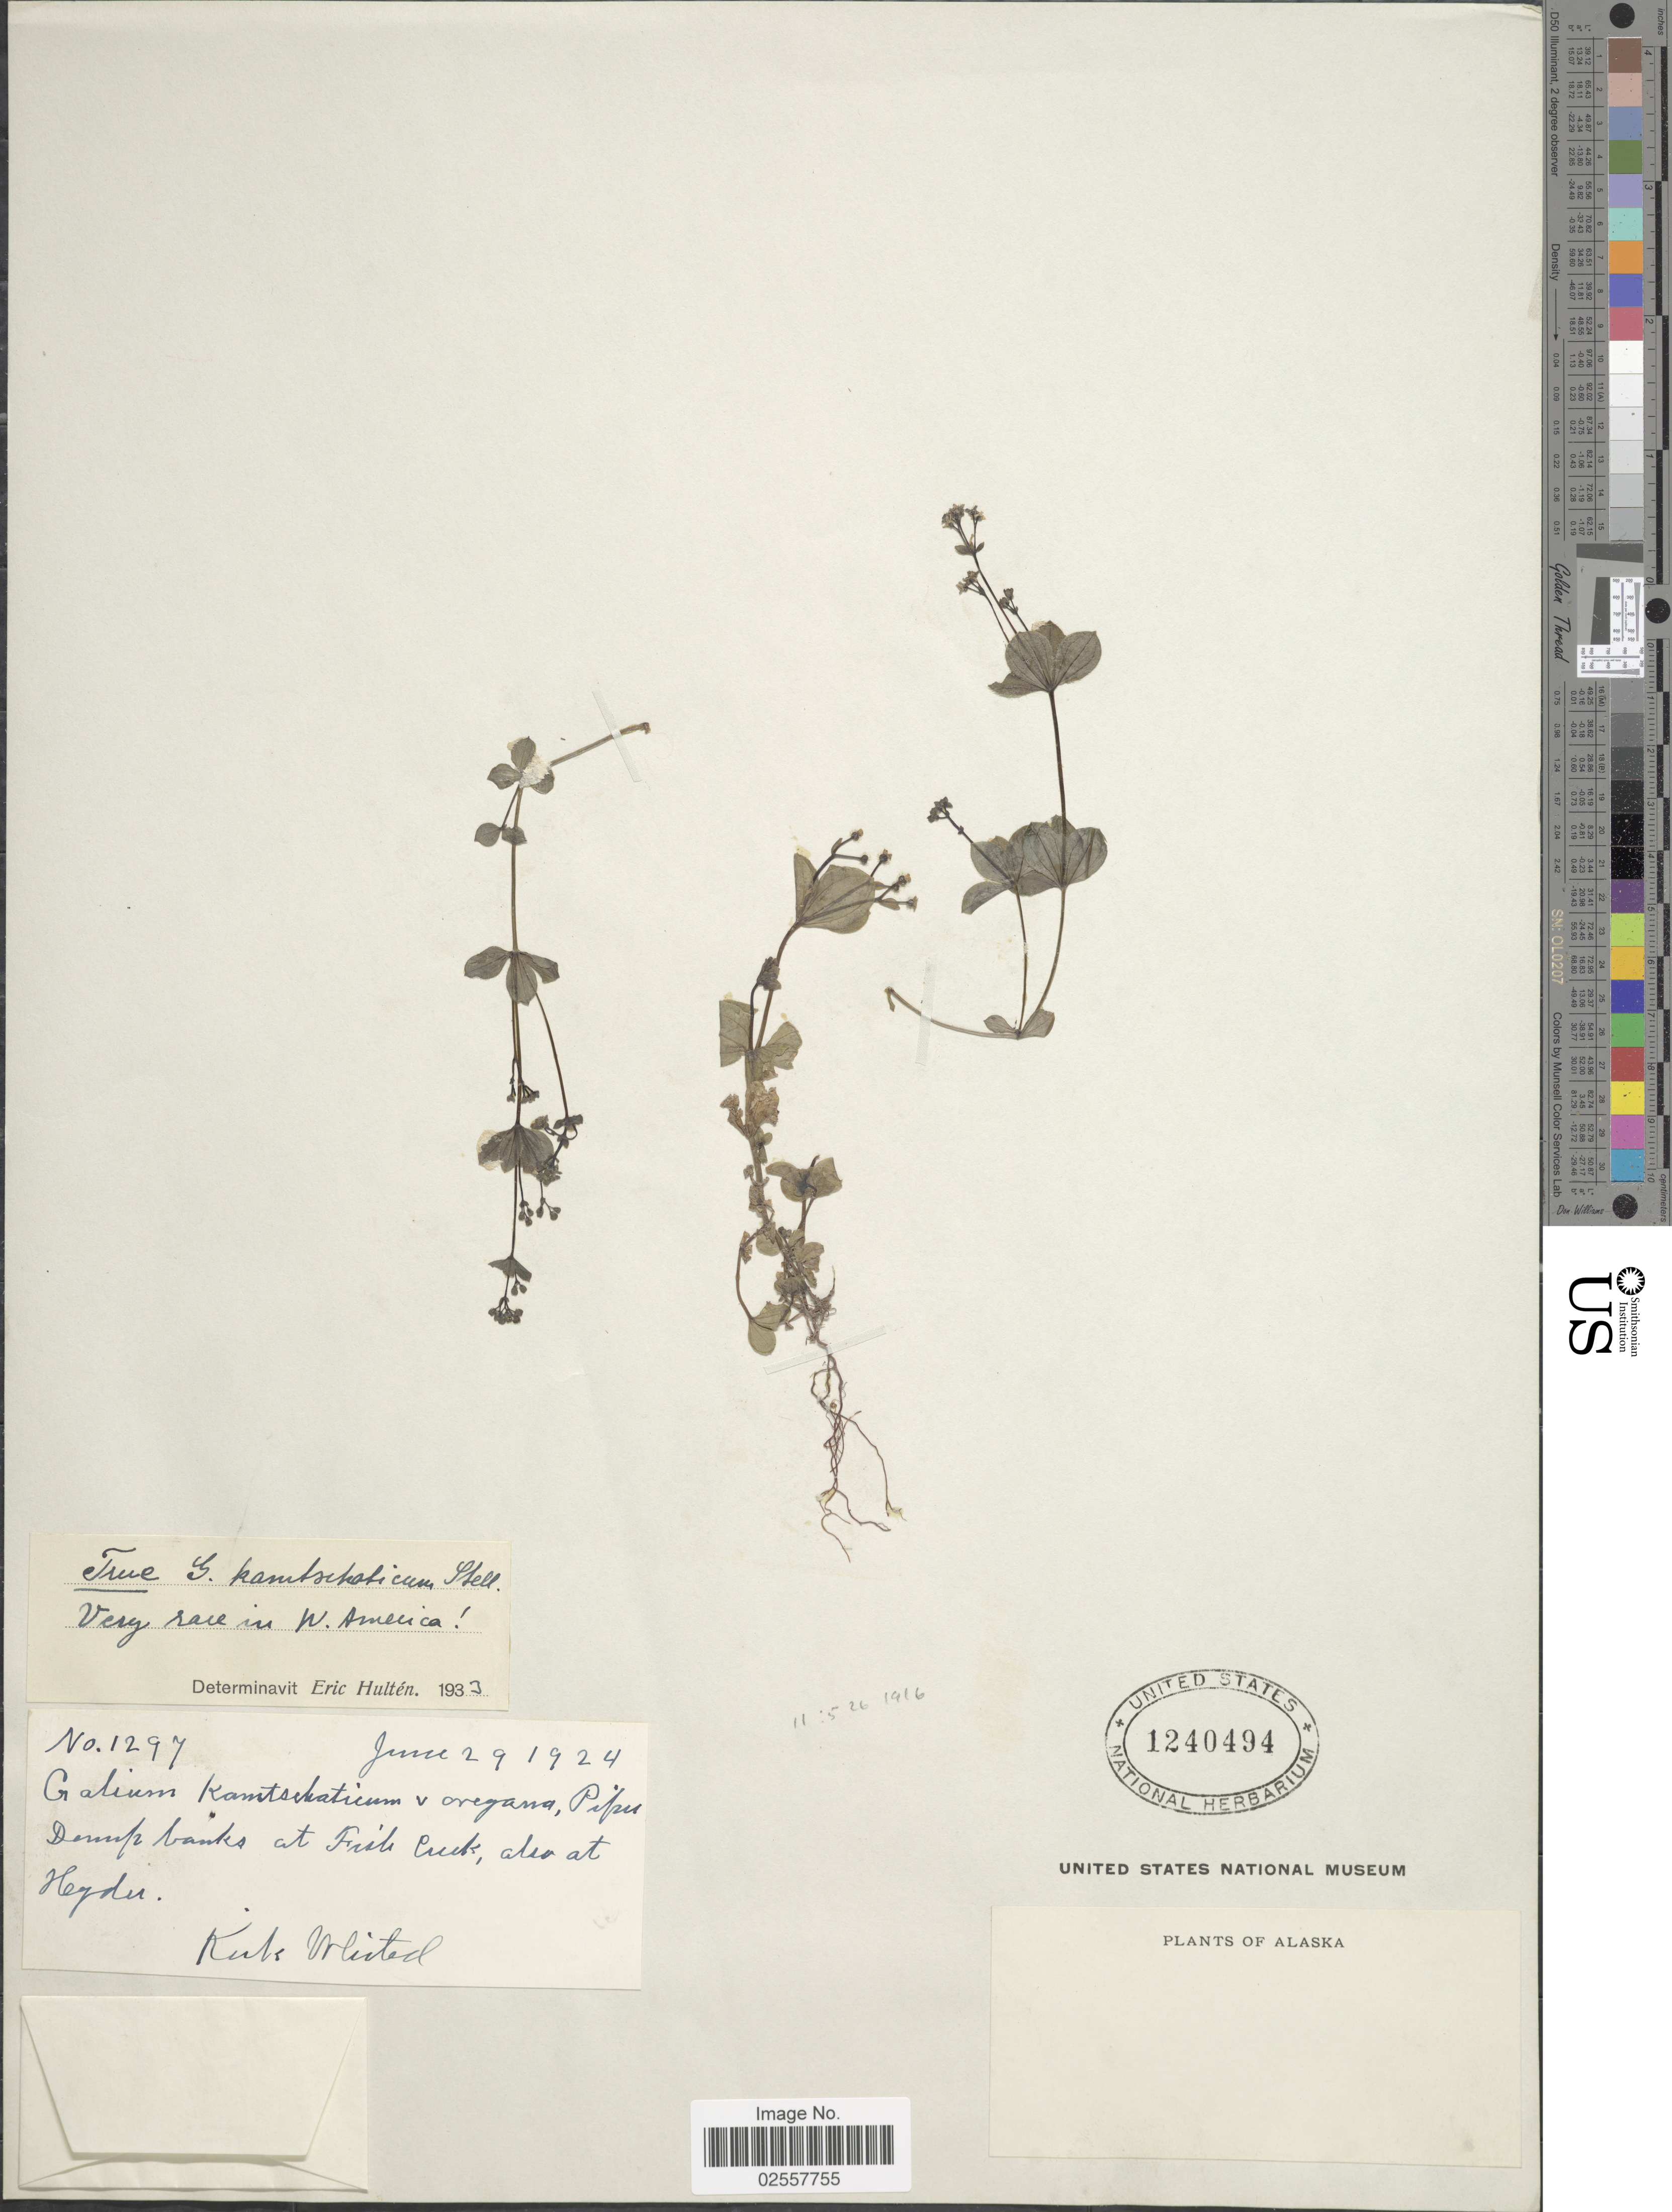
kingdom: Plantae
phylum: Tracheophyta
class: Magnoliopsida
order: Gentianales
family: Rubiaceae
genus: Galium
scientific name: Galium kamtschaticum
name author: Steller ex Schult. & Schult. f.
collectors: K. Whited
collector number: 1297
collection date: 1924-06-29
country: United States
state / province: Alaska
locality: Damp banks at Fish Creek, also at Hyder.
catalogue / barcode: US 1240494